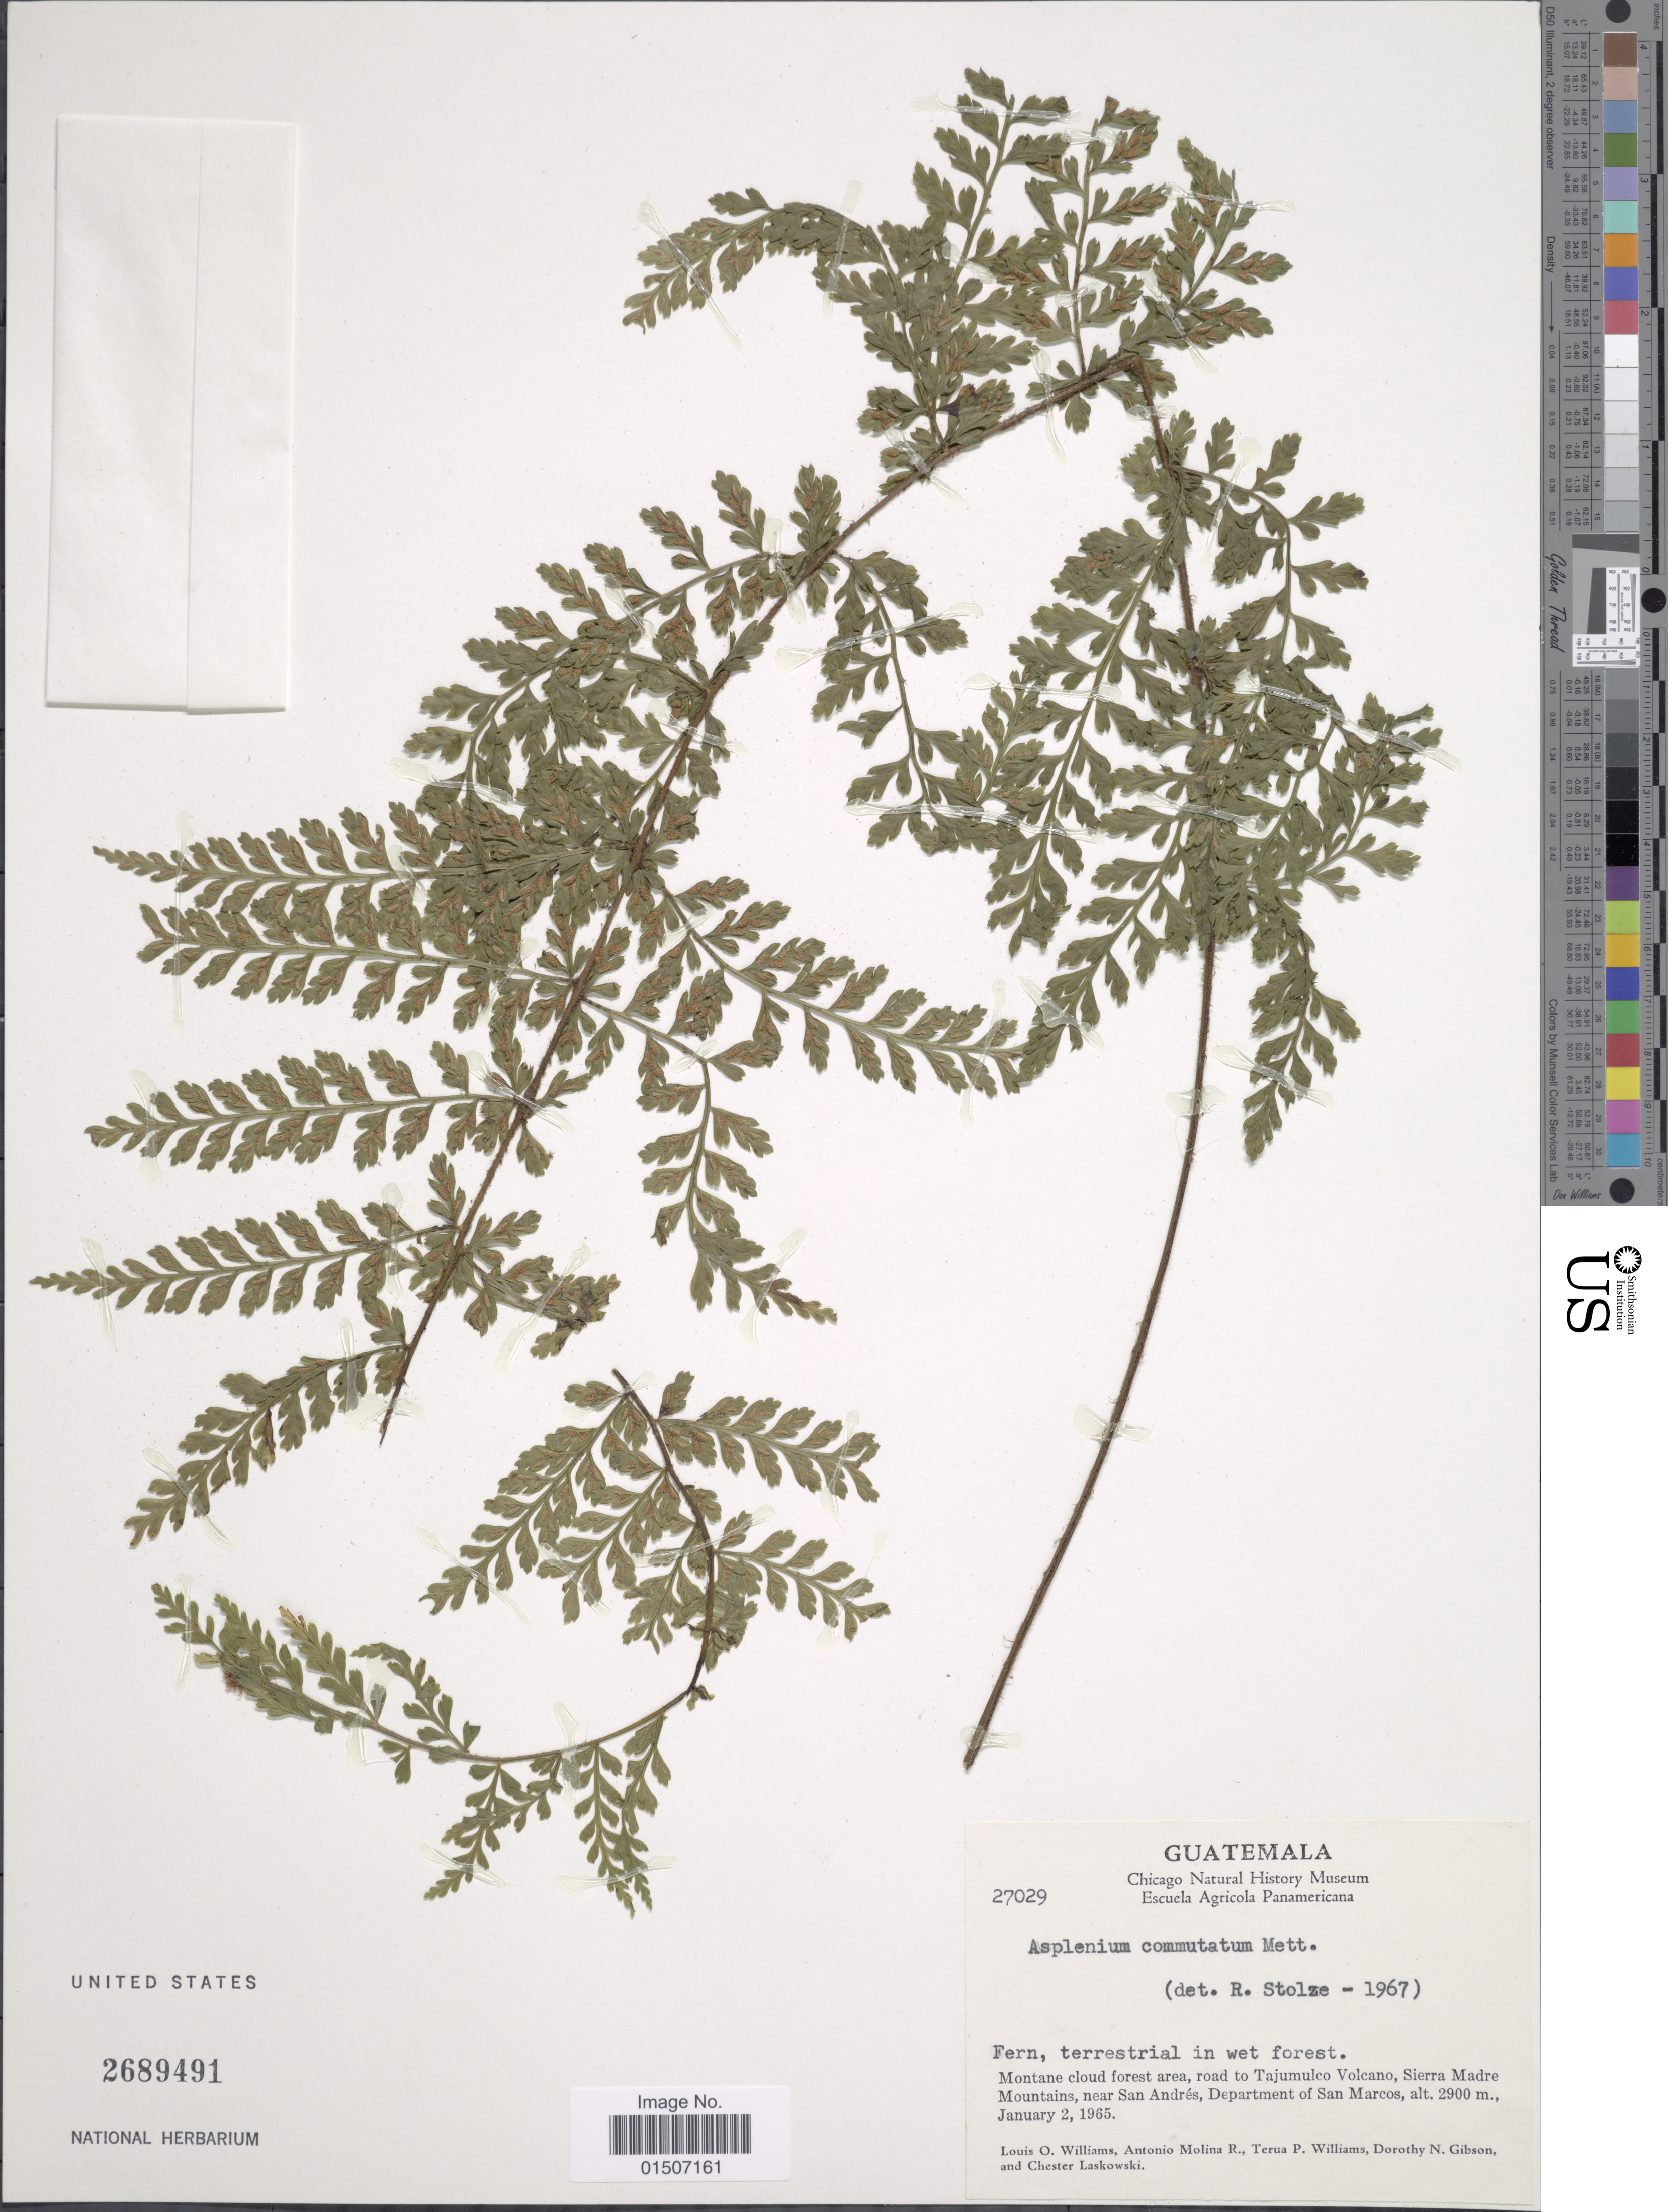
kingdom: Plantae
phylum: Tracheophyta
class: Polypodiopsida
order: Polypodiales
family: Aspleniaceae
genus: Asplenium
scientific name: Asplenium myapteron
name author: Fée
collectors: L. O. Williams, A. Molina R., T. P. Williams, D. N. Gibson & C. Laskowski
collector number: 27029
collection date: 1965-01-02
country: Guatemala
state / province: San Marcos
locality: Montane cloud forest area, road to Tajumulco Volcano, Sierra Madre Mountains, near San Andrés, Department of San Marcos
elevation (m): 2900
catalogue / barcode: US 2689491